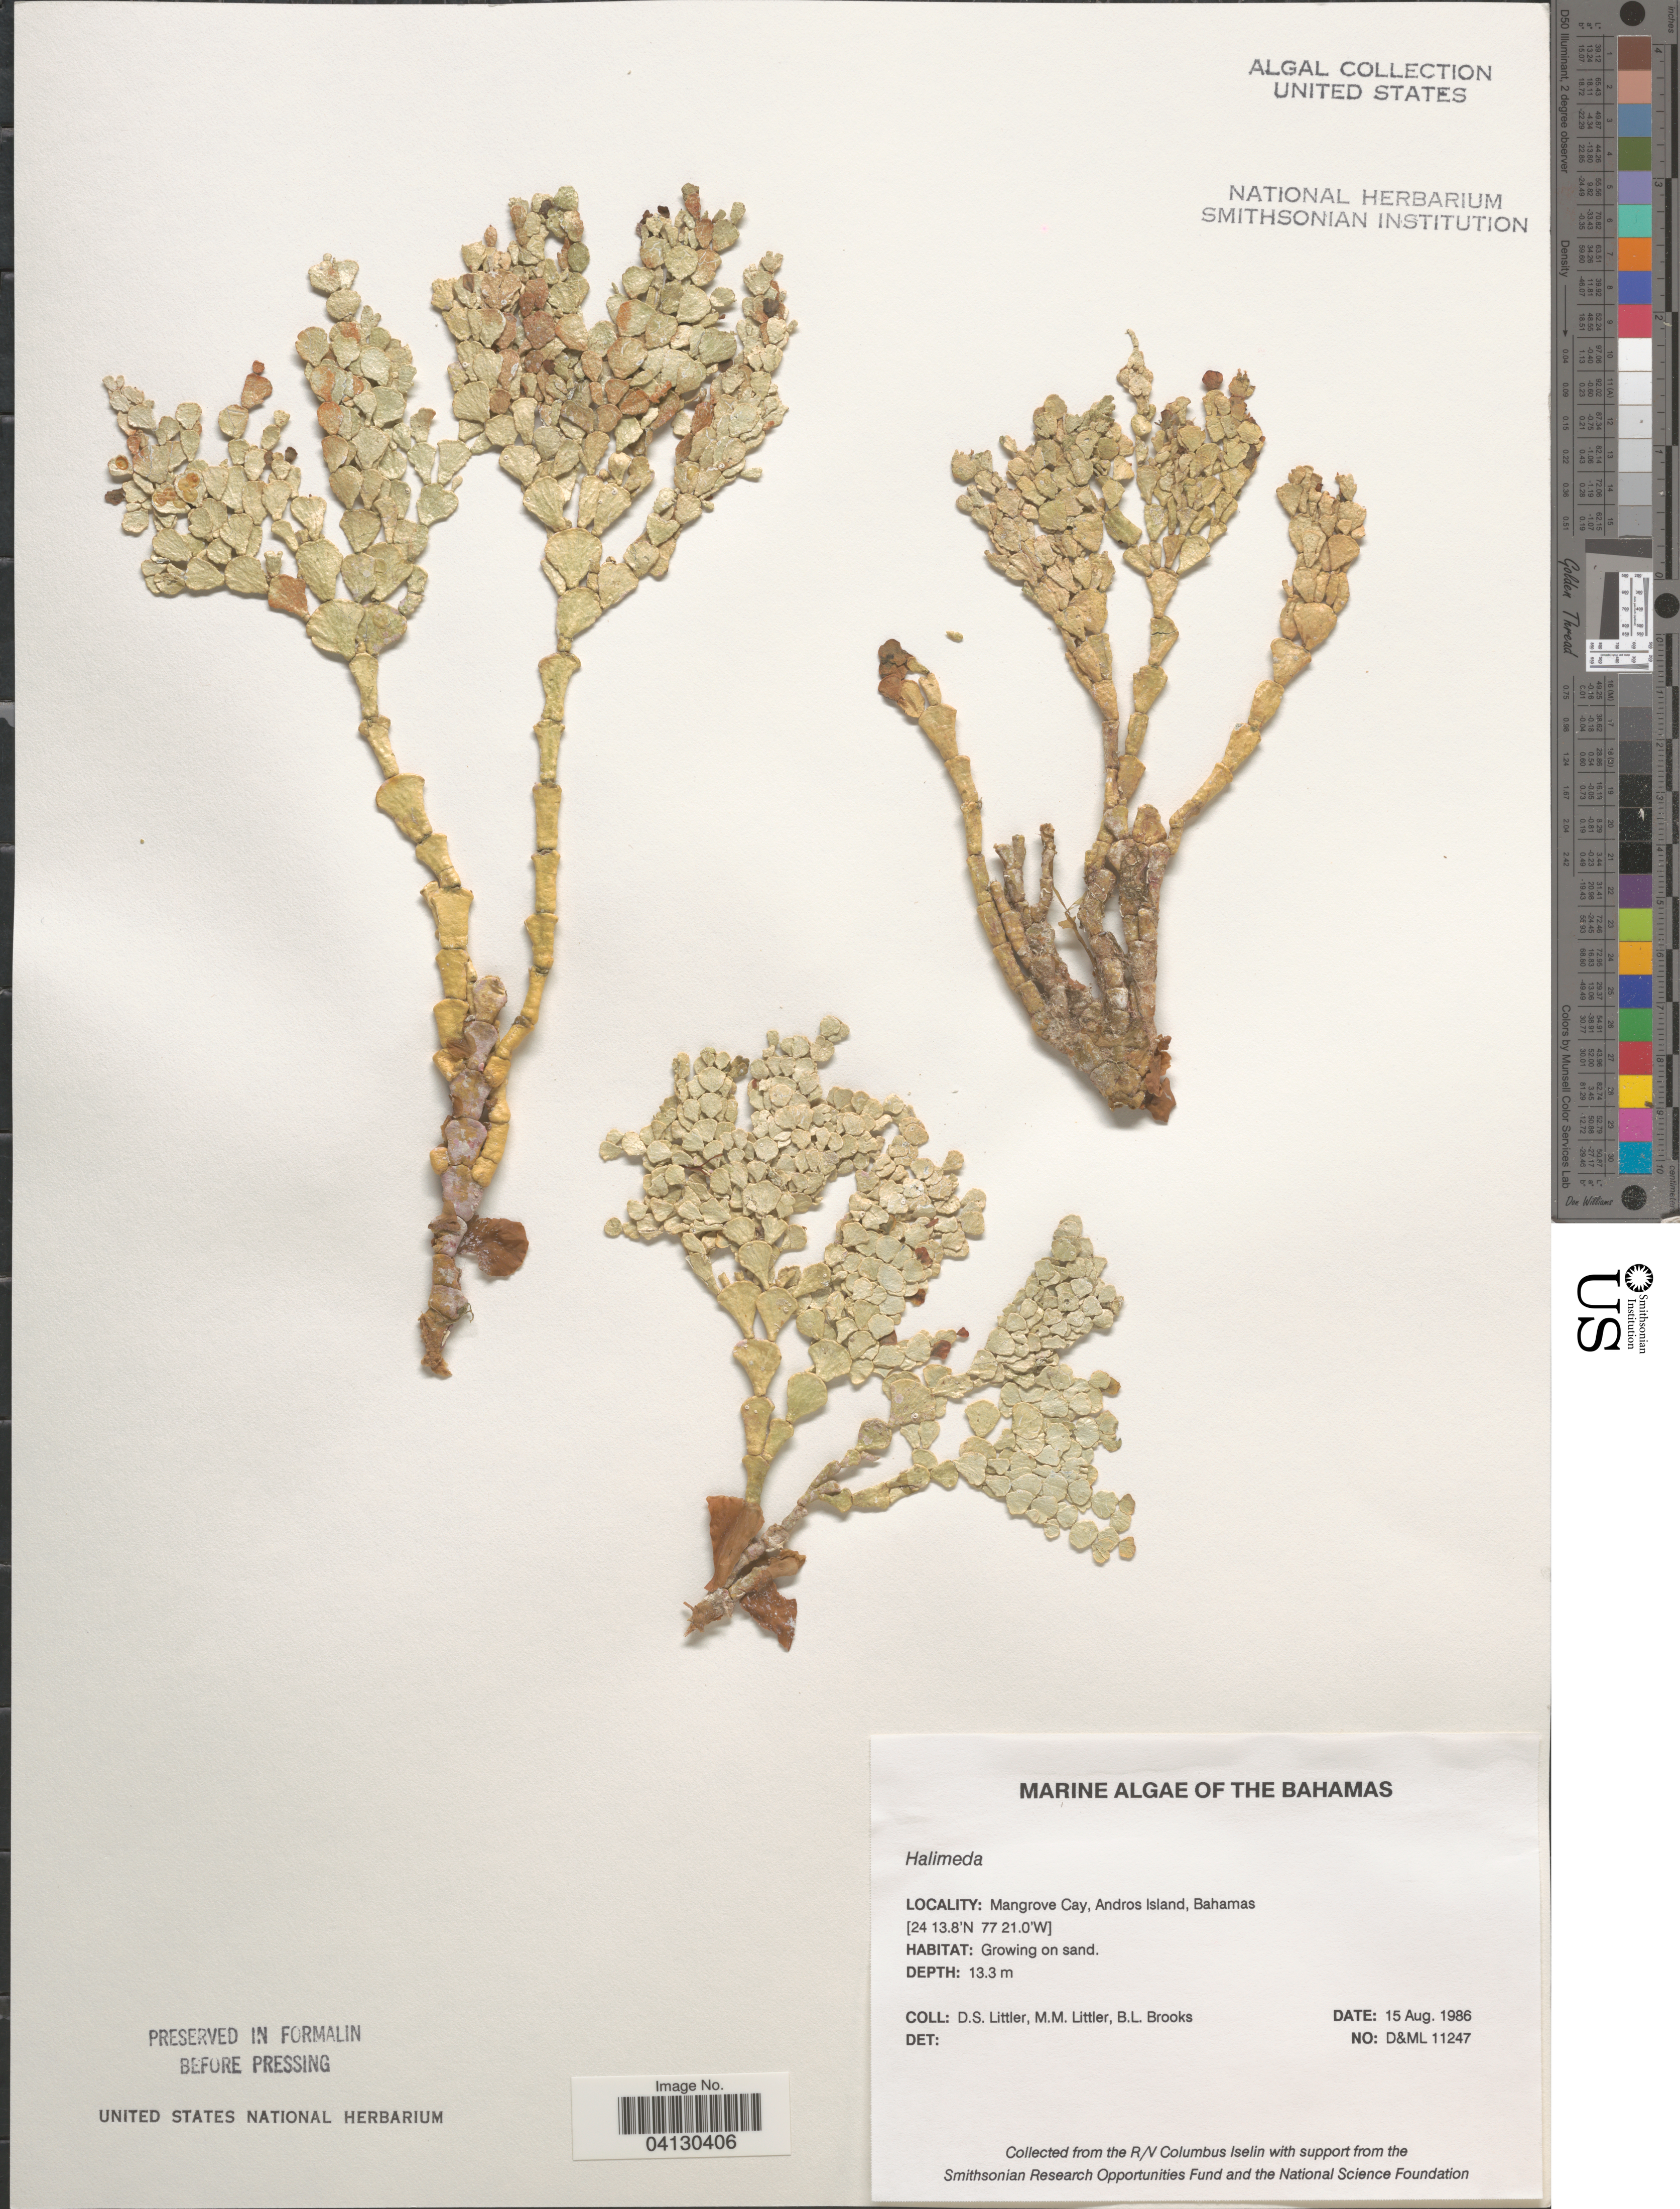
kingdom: Plantae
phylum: Chlorophyta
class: Ulvophyceae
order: Bryopsidales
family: Halimedaceae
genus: Halimeda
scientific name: Halimeda sp.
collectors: D. S. Littler & B. Brooks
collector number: D&ML11247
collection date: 1986-08-15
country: Bahamas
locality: Mangrove Cay, Andros Island.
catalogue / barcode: US 328983